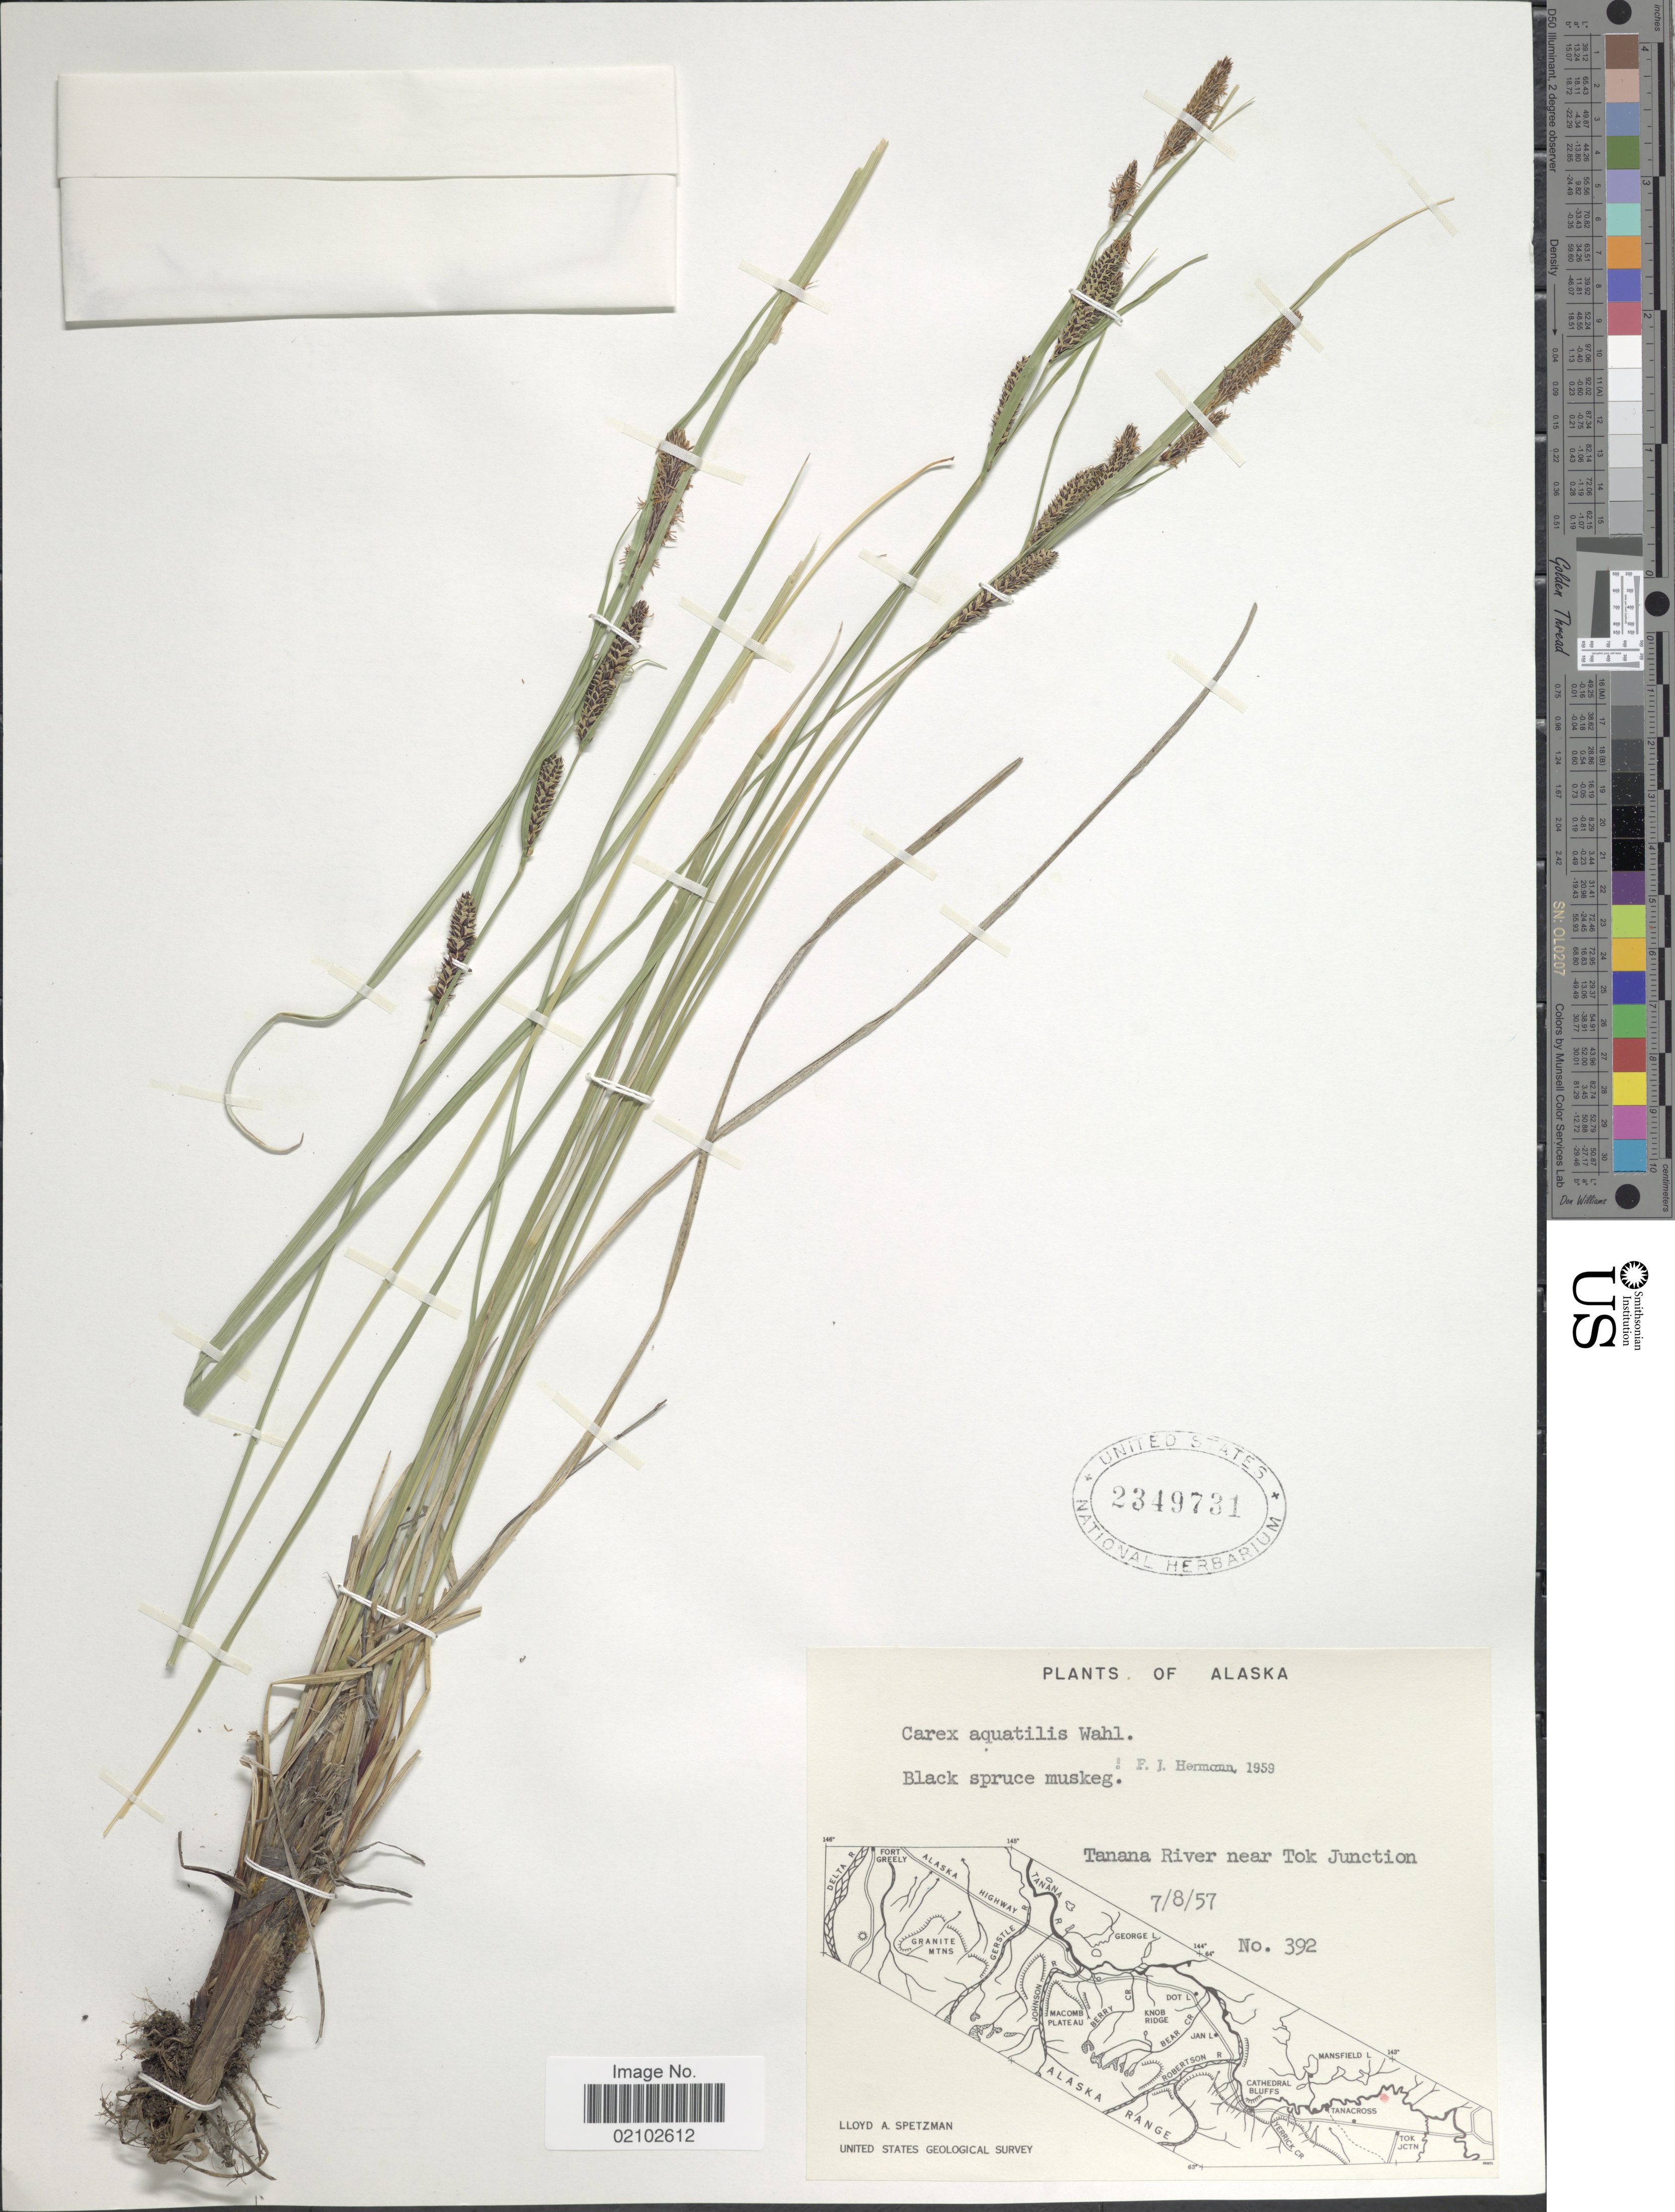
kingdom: Plantae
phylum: Tracheophyta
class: Liliopsida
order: Poales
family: Cyperaceae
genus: Carex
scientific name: Carex aquatilis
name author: Wahlenb.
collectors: L. Spetzman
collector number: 392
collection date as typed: Transcribed d/m/y: 8/7/57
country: United States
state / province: Alaska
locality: Black spruce muskeg, Tanana River near Tok Junction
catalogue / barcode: US 2349731